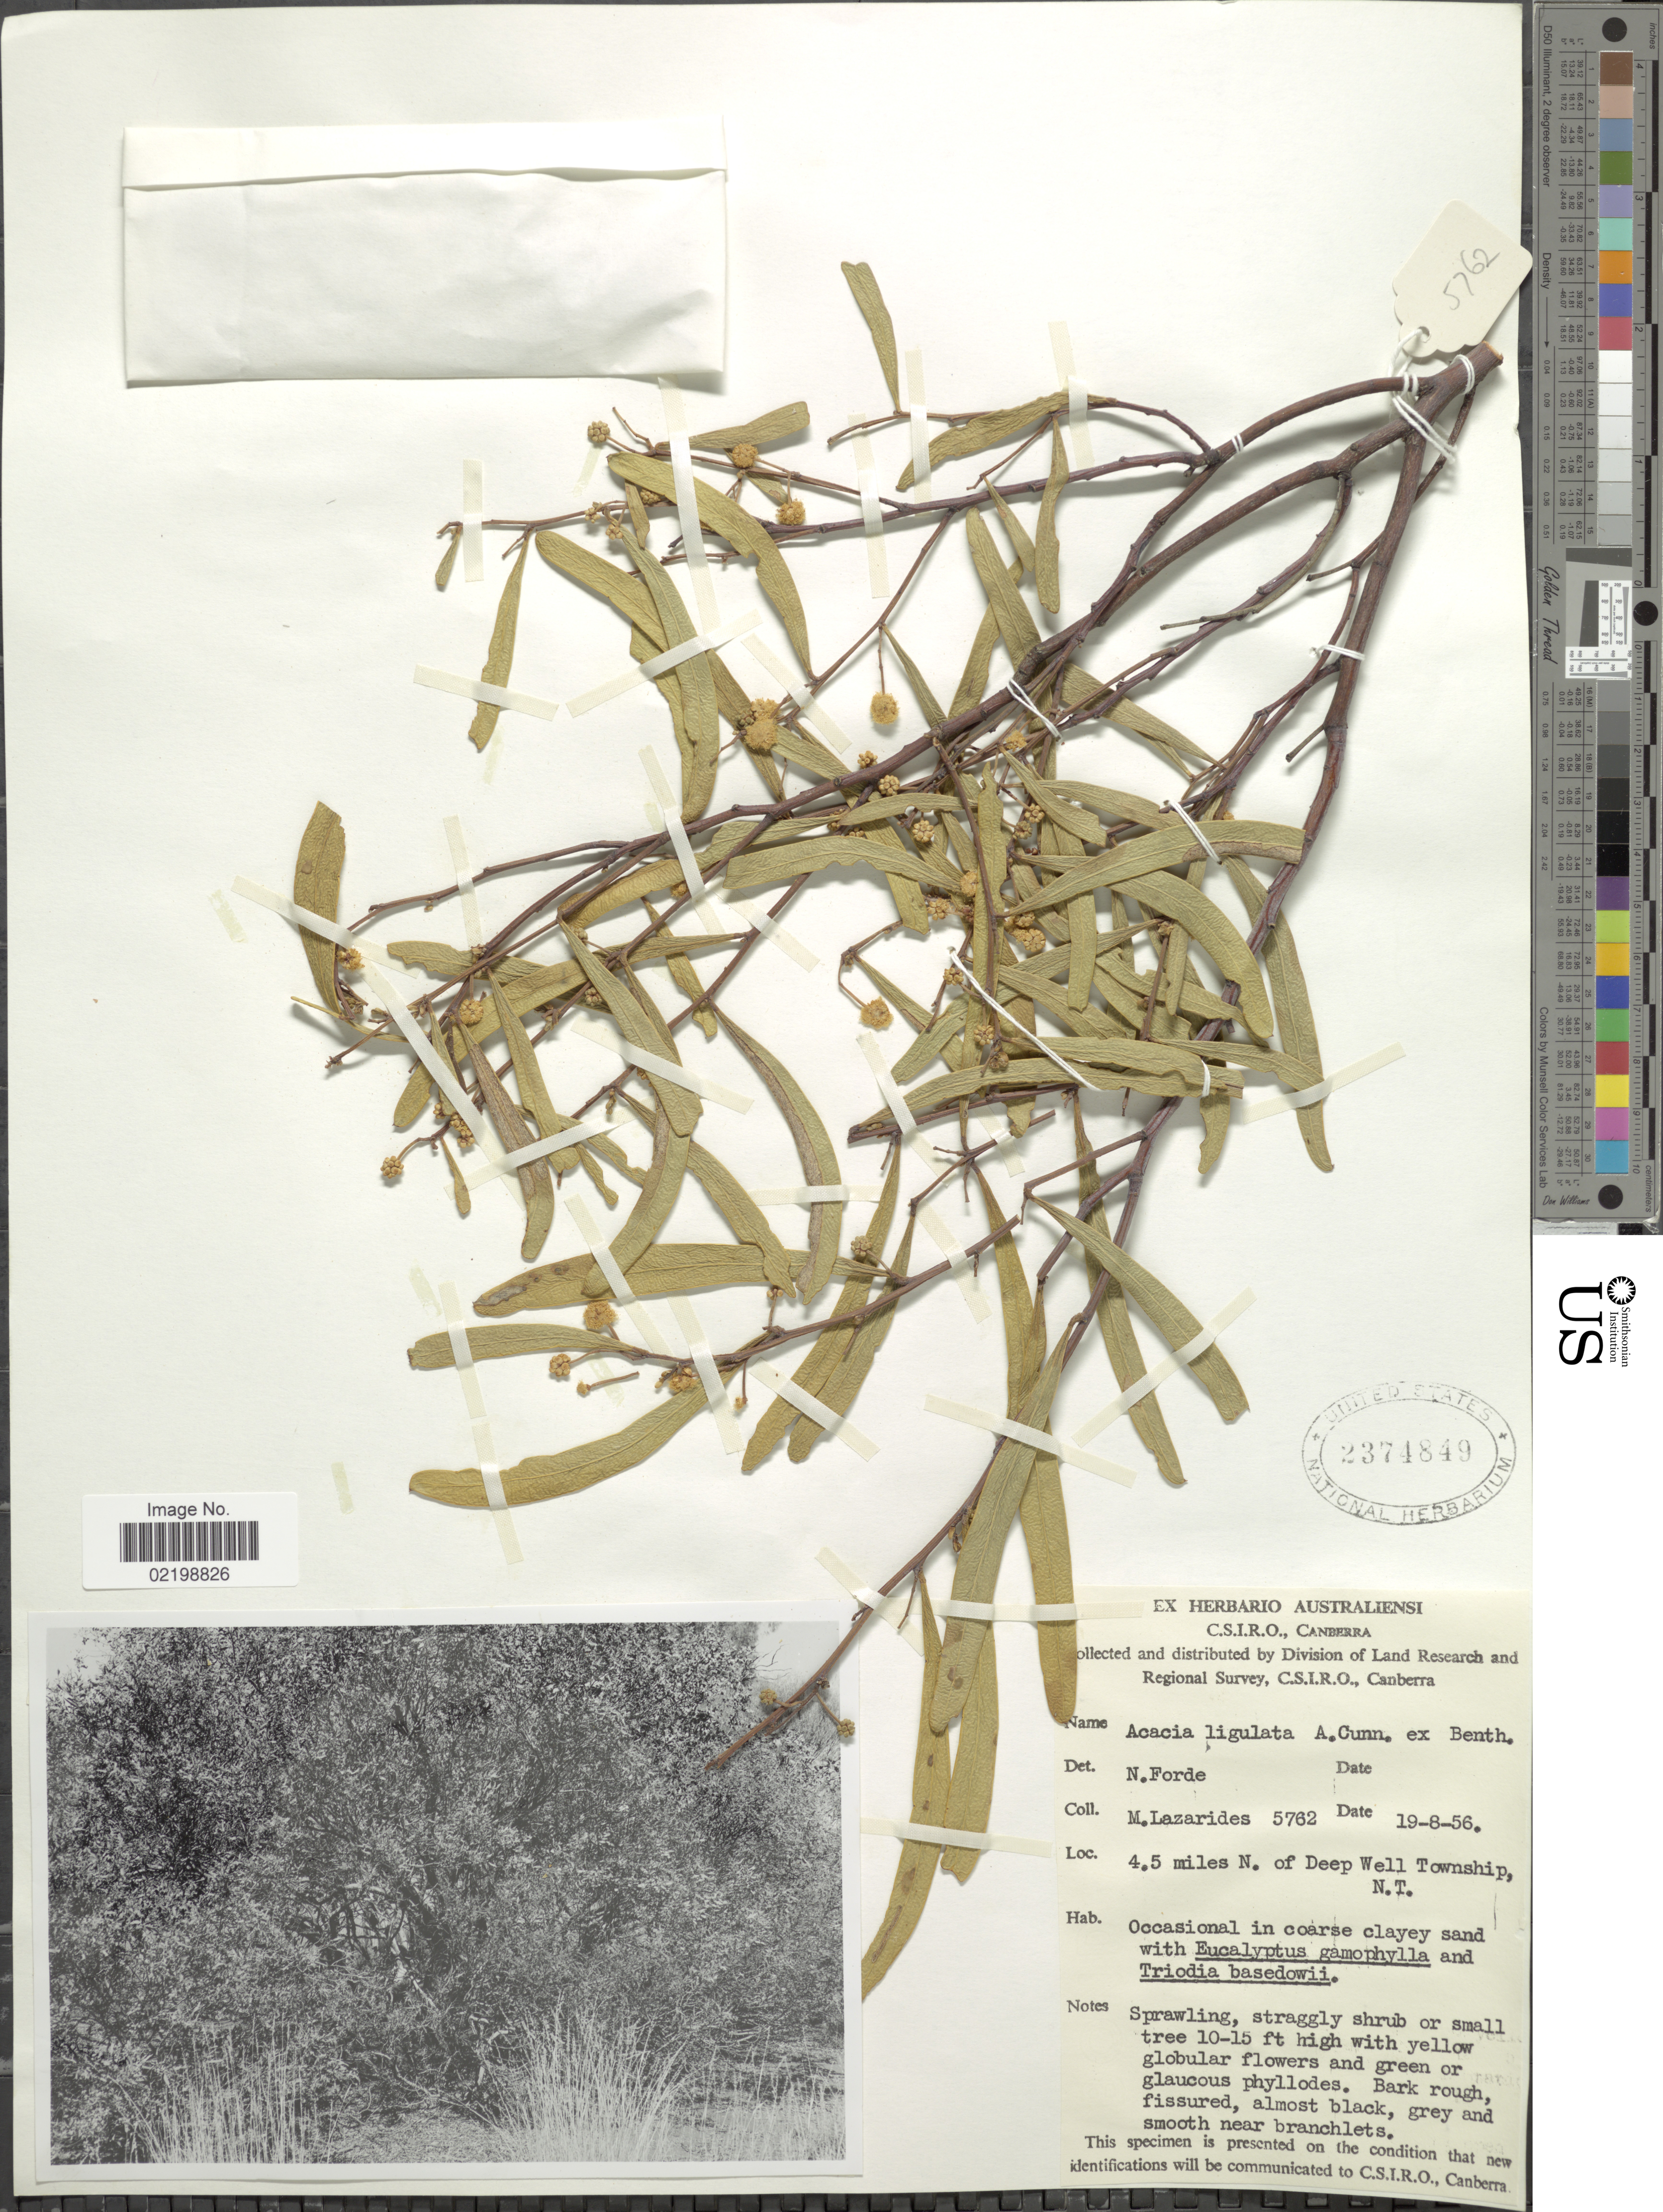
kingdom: Plantae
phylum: Tracheophyta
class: Magnoliopsida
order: Fabales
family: Fabaceae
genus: Acacia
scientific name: Acacia ligulata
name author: Benth.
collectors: M. Lazarides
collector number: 5762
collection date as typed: Transcribed d/m/y: 19/8/56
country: Australia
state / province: Northern Territory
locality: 4.5. miles N. of Deep Well Township, N.T.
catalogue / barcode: US 2374849